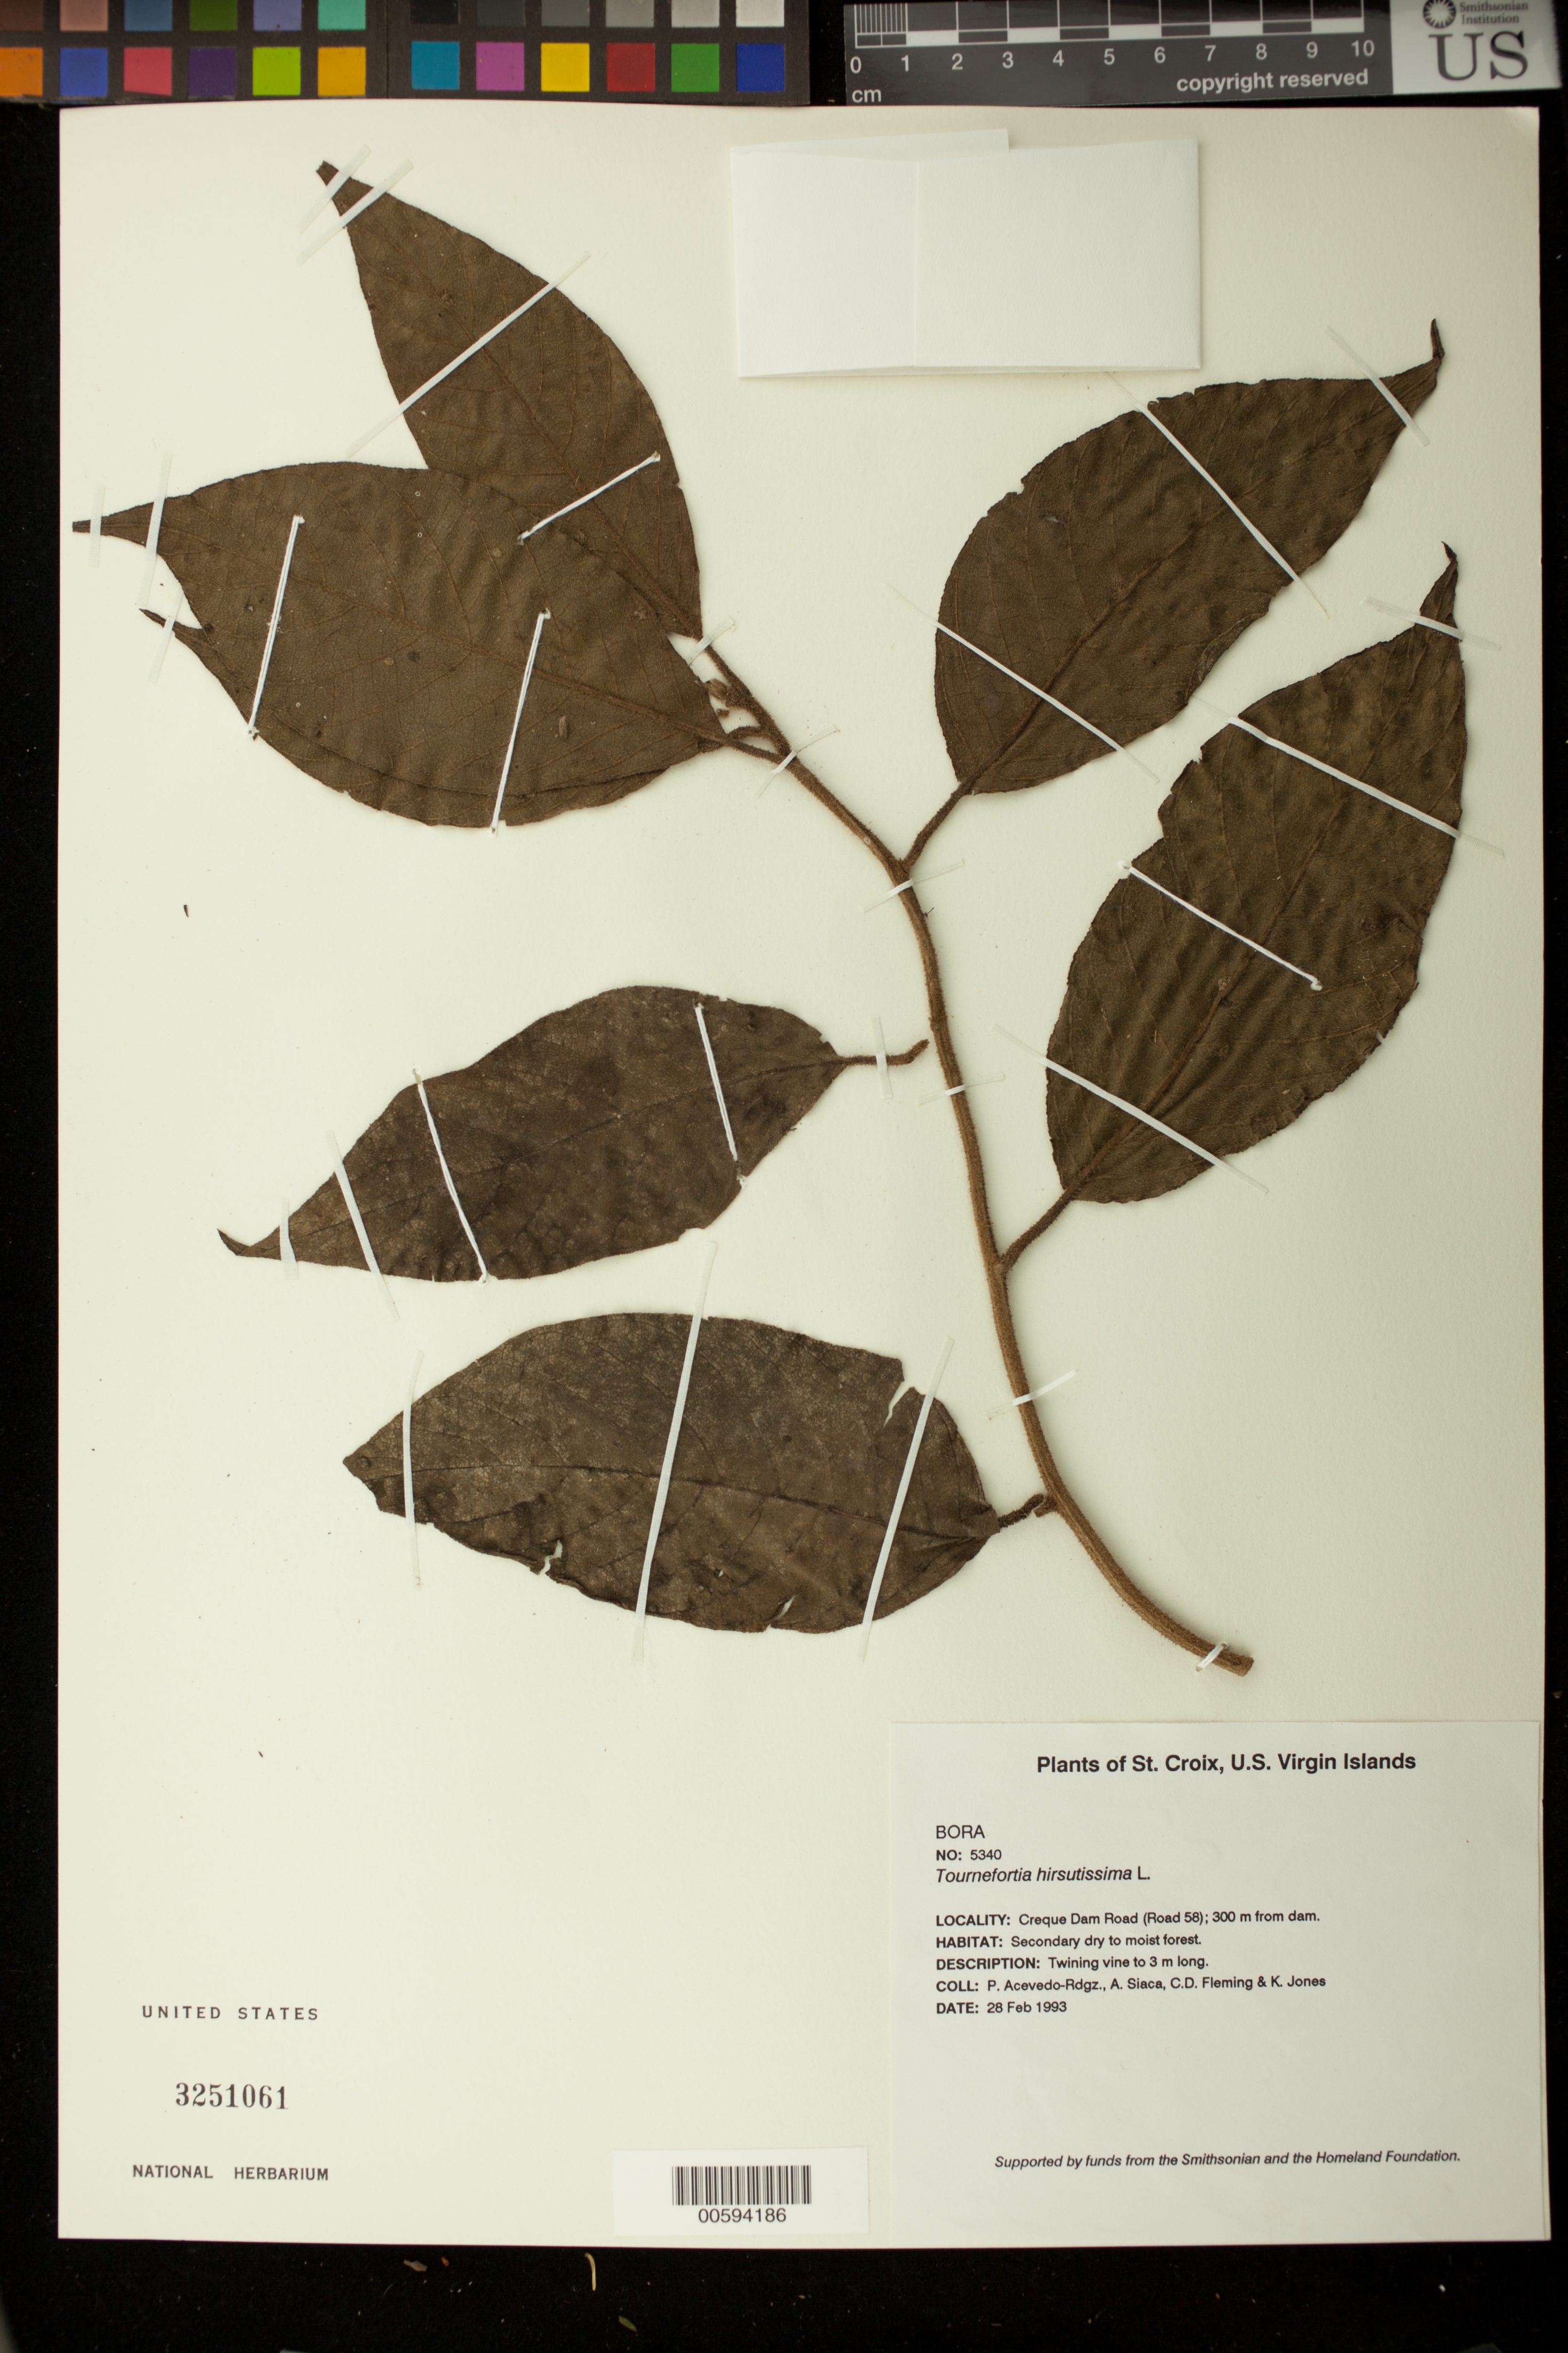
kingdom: Plantae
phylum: Tracheophyta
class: Magnoliopsida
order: Boraginales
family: Heliotropiaceae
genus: Tournefortia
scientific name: Tournefortia hirsutissima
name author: L.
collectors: P. Acevedo-Rodr., A. Siaca, C. Fleming & K. Jones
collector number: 5340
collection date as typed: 28 Feb 1993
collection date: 1993-02-28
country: U.S. Virgin Islands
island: St. Croix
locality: Creque Dam Road (Road 58); 300 m from dam.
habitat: Secondary dry to moist forest.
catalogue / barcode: US 3251061